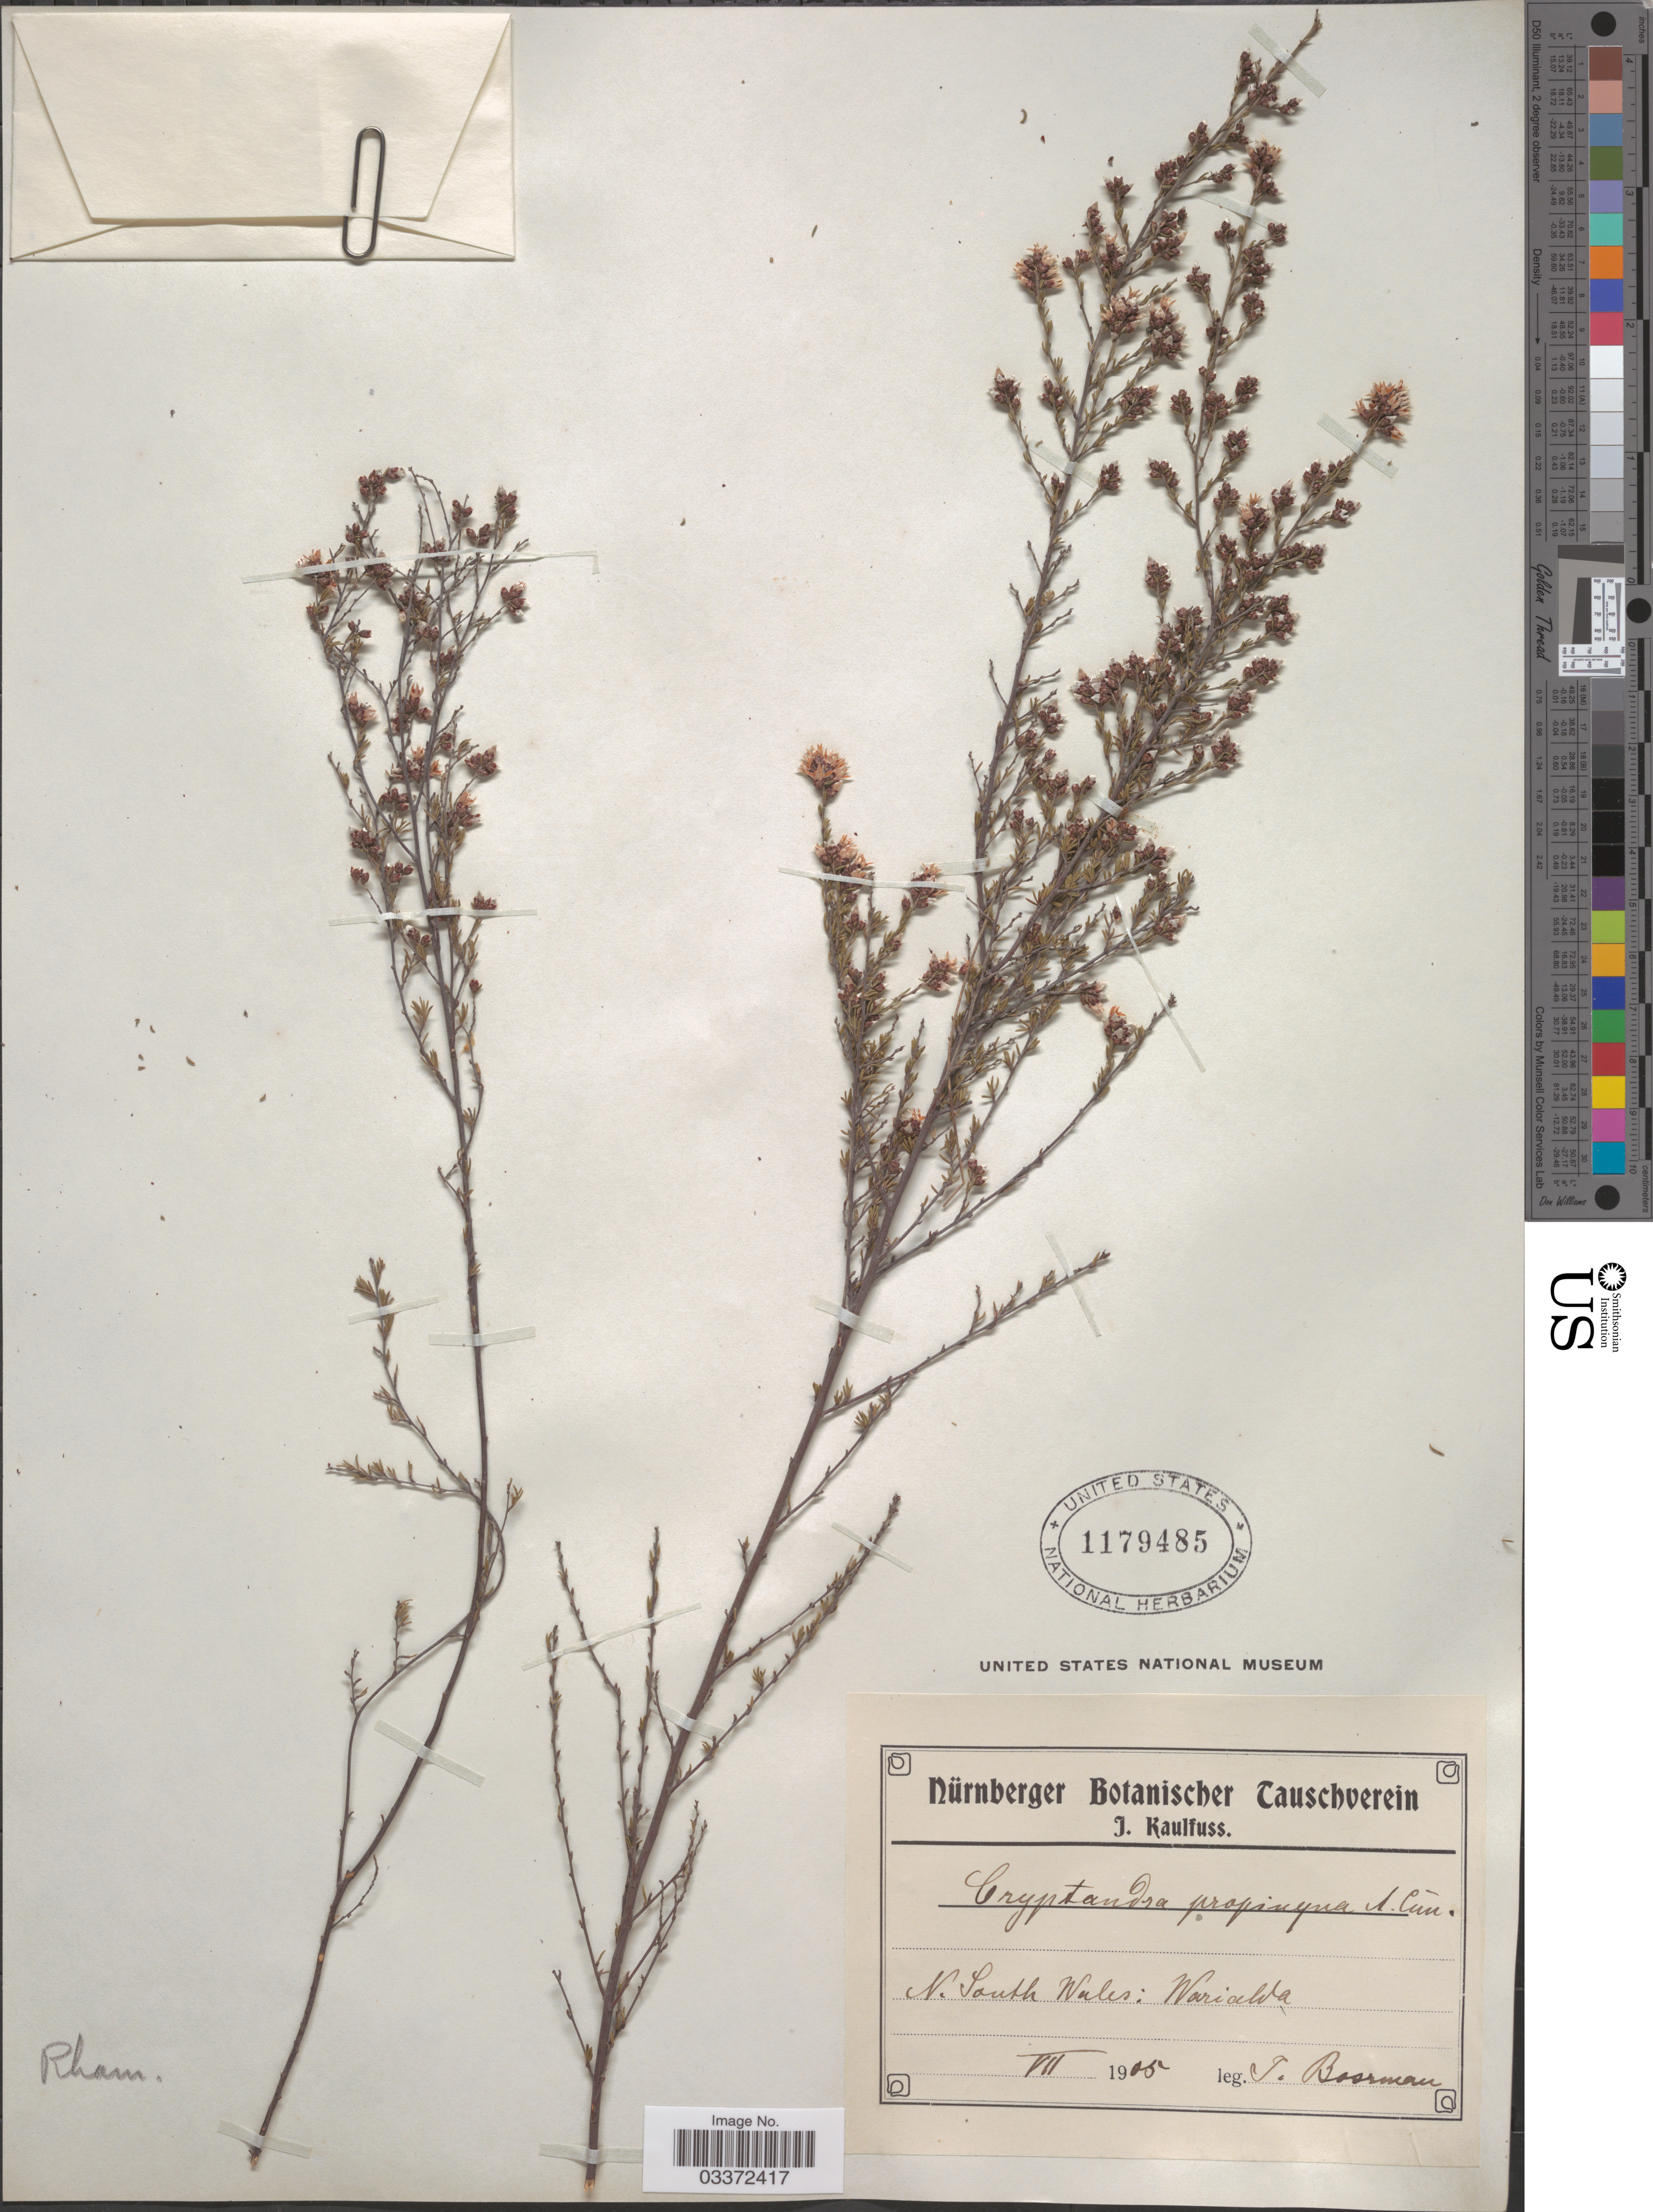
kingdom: Plantae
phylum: Tracheophyta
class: Magnoliopsida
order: Rosales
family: Rhamnaceae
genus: Cryptandra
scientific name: Cryptandra propinqua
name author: A. Cunn. ex Fenzl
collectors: J. Boorman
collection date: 1905-07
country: Australia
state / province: New South Wales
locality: Warialda.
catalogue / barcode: US 1179485